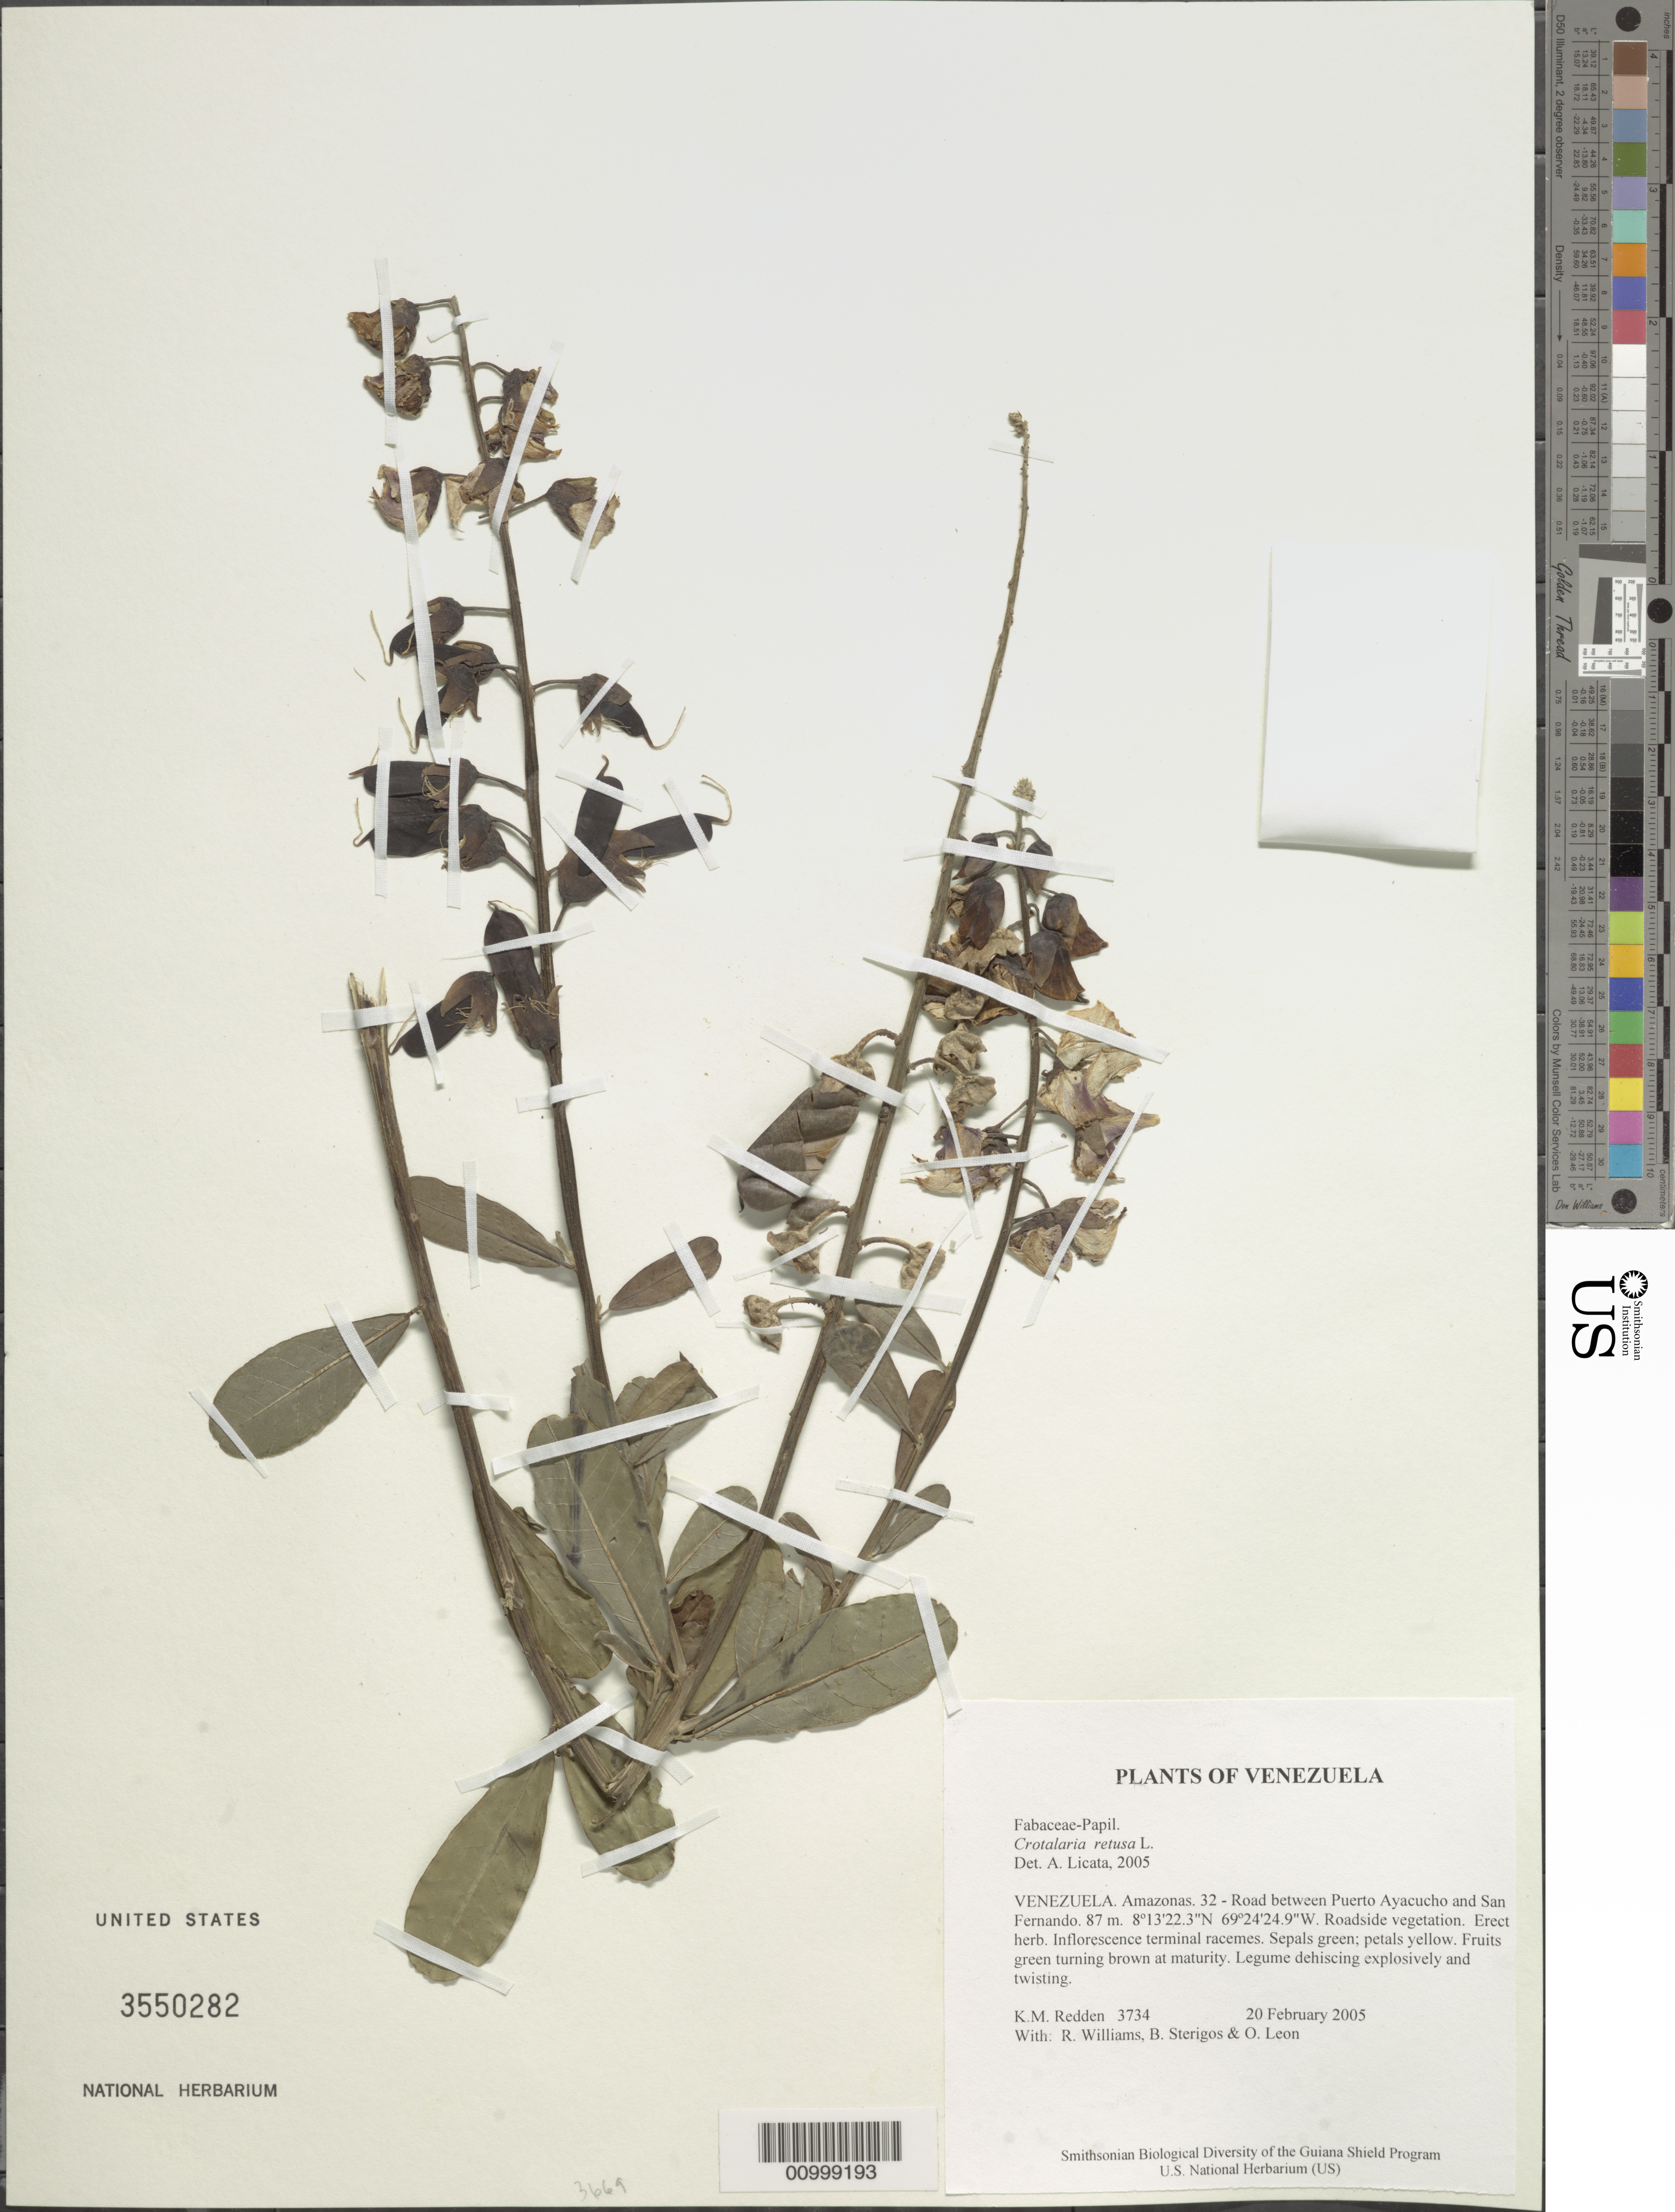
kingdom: Plantae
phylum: Tracheophyta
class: Magnoliopsida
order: Fabales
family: Fabaceae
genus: Crotalaria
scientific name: Crotalaria retusa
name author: L.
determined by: Licata, A., (PORT), Univ. Nac. Exp. de los Llanos Ezequiel Zamora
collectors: K. M. Redden, R. Williams, B. G. Stergios & O. León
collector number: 3734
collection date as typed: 20 February 2005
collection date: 2005-02-20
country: Venezuela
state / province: Amazonas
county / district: Atures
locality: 32 - Road between Puerto Ayacucho and San Fernando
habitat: Roadside vegetation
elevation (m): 87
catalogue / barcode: US 3550282